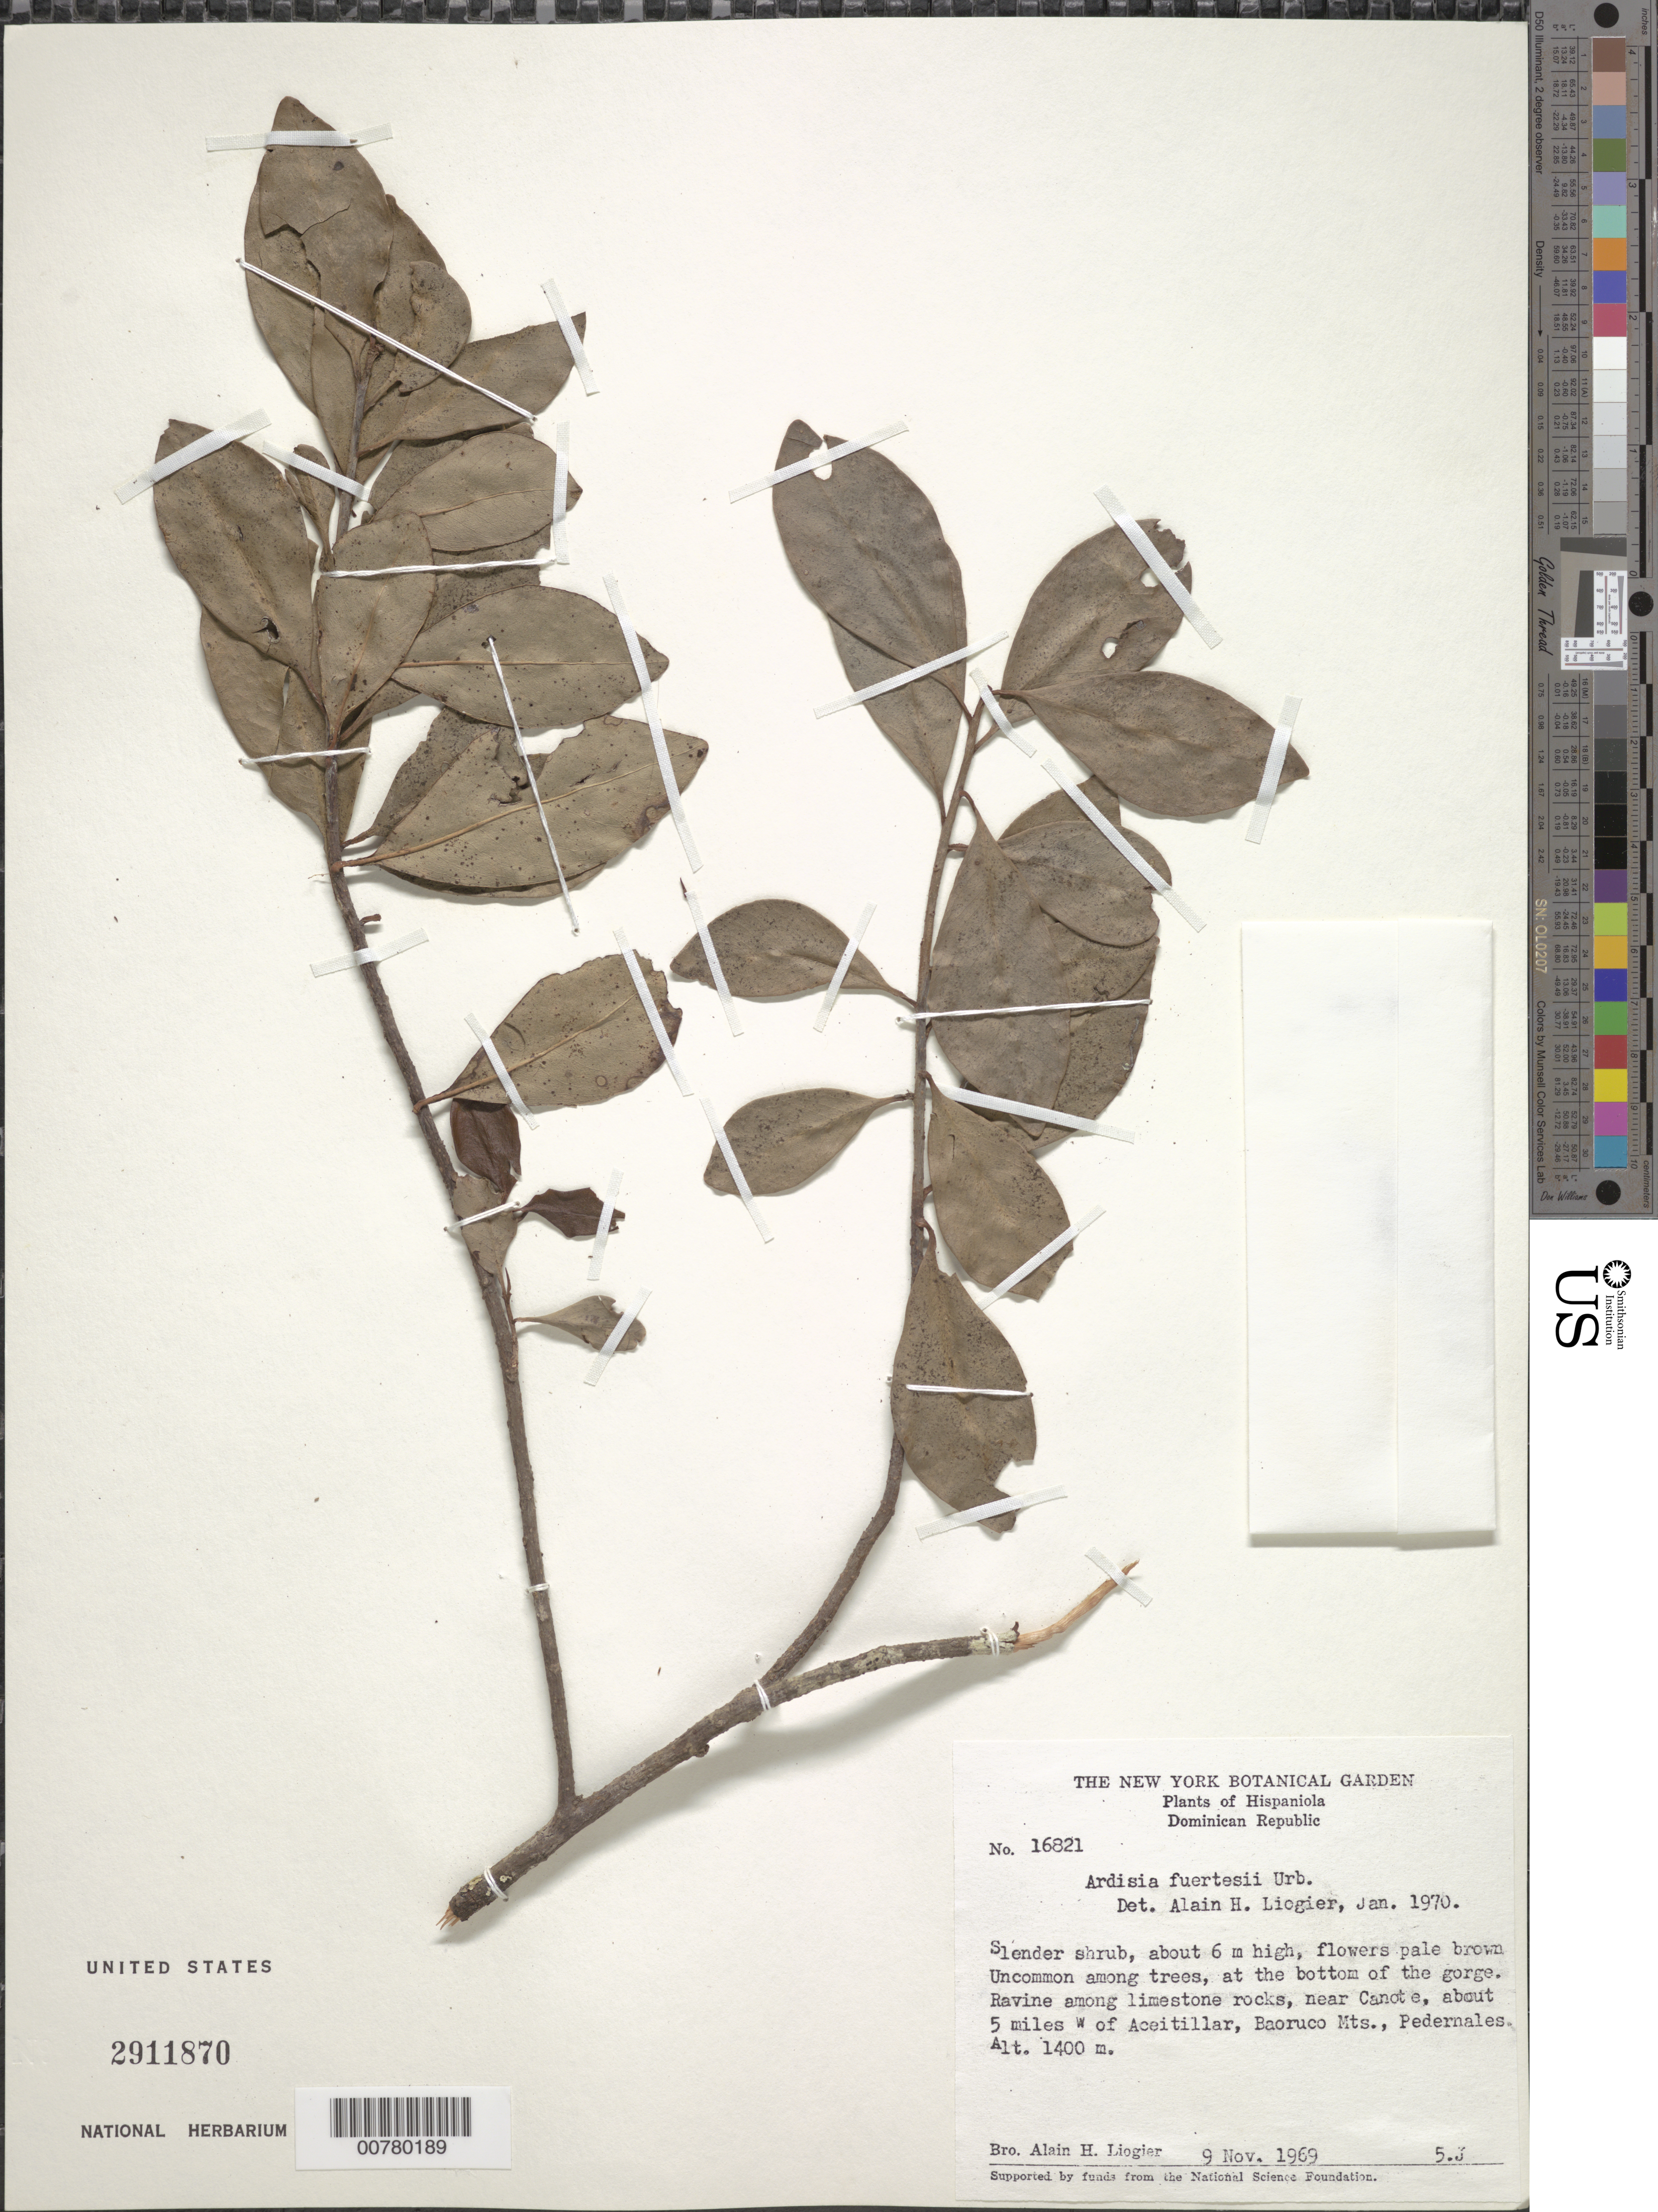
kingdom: Plantae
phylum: Tracheophyta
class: Magnoliopsida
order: Ericales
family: Primulaceae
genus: Ardisia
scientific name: Ardisia fuertesii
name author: Urb.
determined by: Liogier, Alain H.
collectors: A. H. Liogier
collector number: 16821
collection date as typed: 09 Nov 1969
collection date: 1969-11-09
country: Dominican Republic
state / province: Pedernales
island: Hispaniola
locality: Baoruco Mts., about 5 miles W of Aceitillar, near Canote.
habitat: Ravine among limestone rocks.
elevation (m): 1400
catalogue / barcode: US 2911870